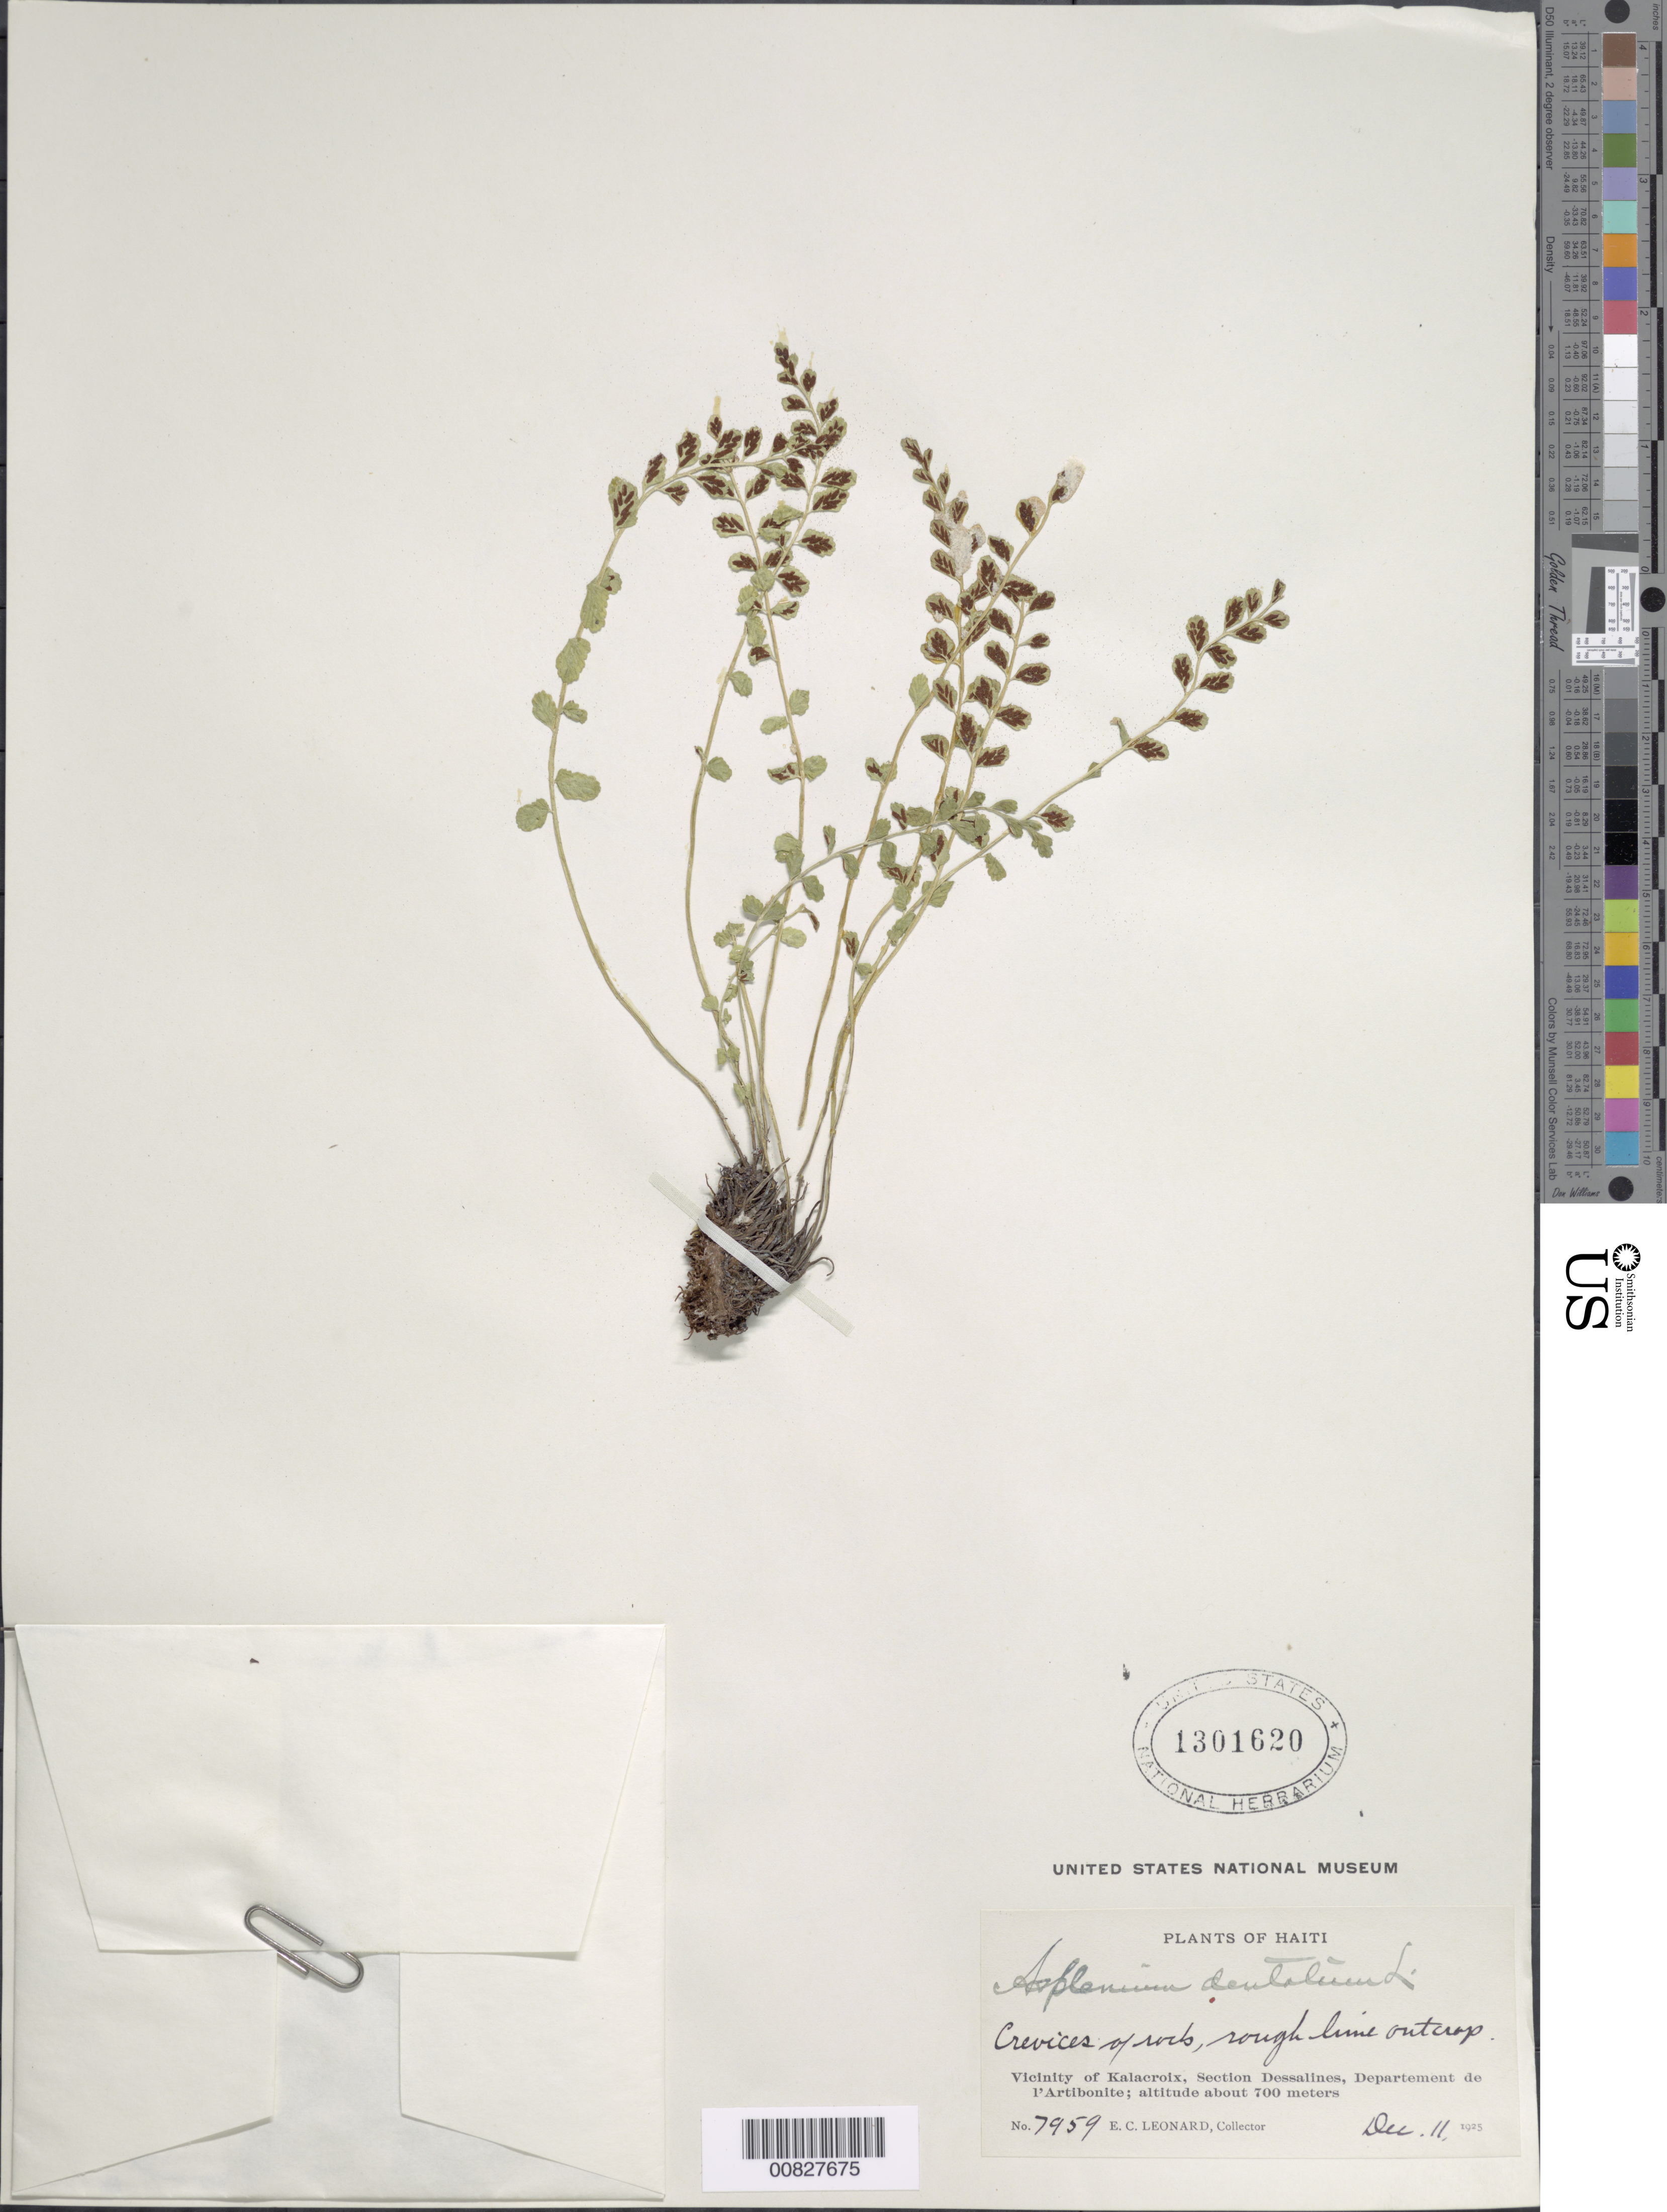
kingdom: Plantae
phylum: Tracheophyta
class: Polypodiopsida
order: Polypodiales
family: Aspleniaceae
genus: Asplenium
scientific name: Asplenium trichomanes-dentatum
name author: L.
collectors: E. C. Leonard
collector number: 7959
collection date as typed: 11 Dec 1925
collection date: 1925-12-11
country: Haiti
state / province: Artibonite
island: Hispaniola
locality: Sect. Dessalines, vicinity Kalacroix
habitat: Crevices of rock, rough lime outcrop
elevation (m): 700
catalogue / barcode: US 1301620